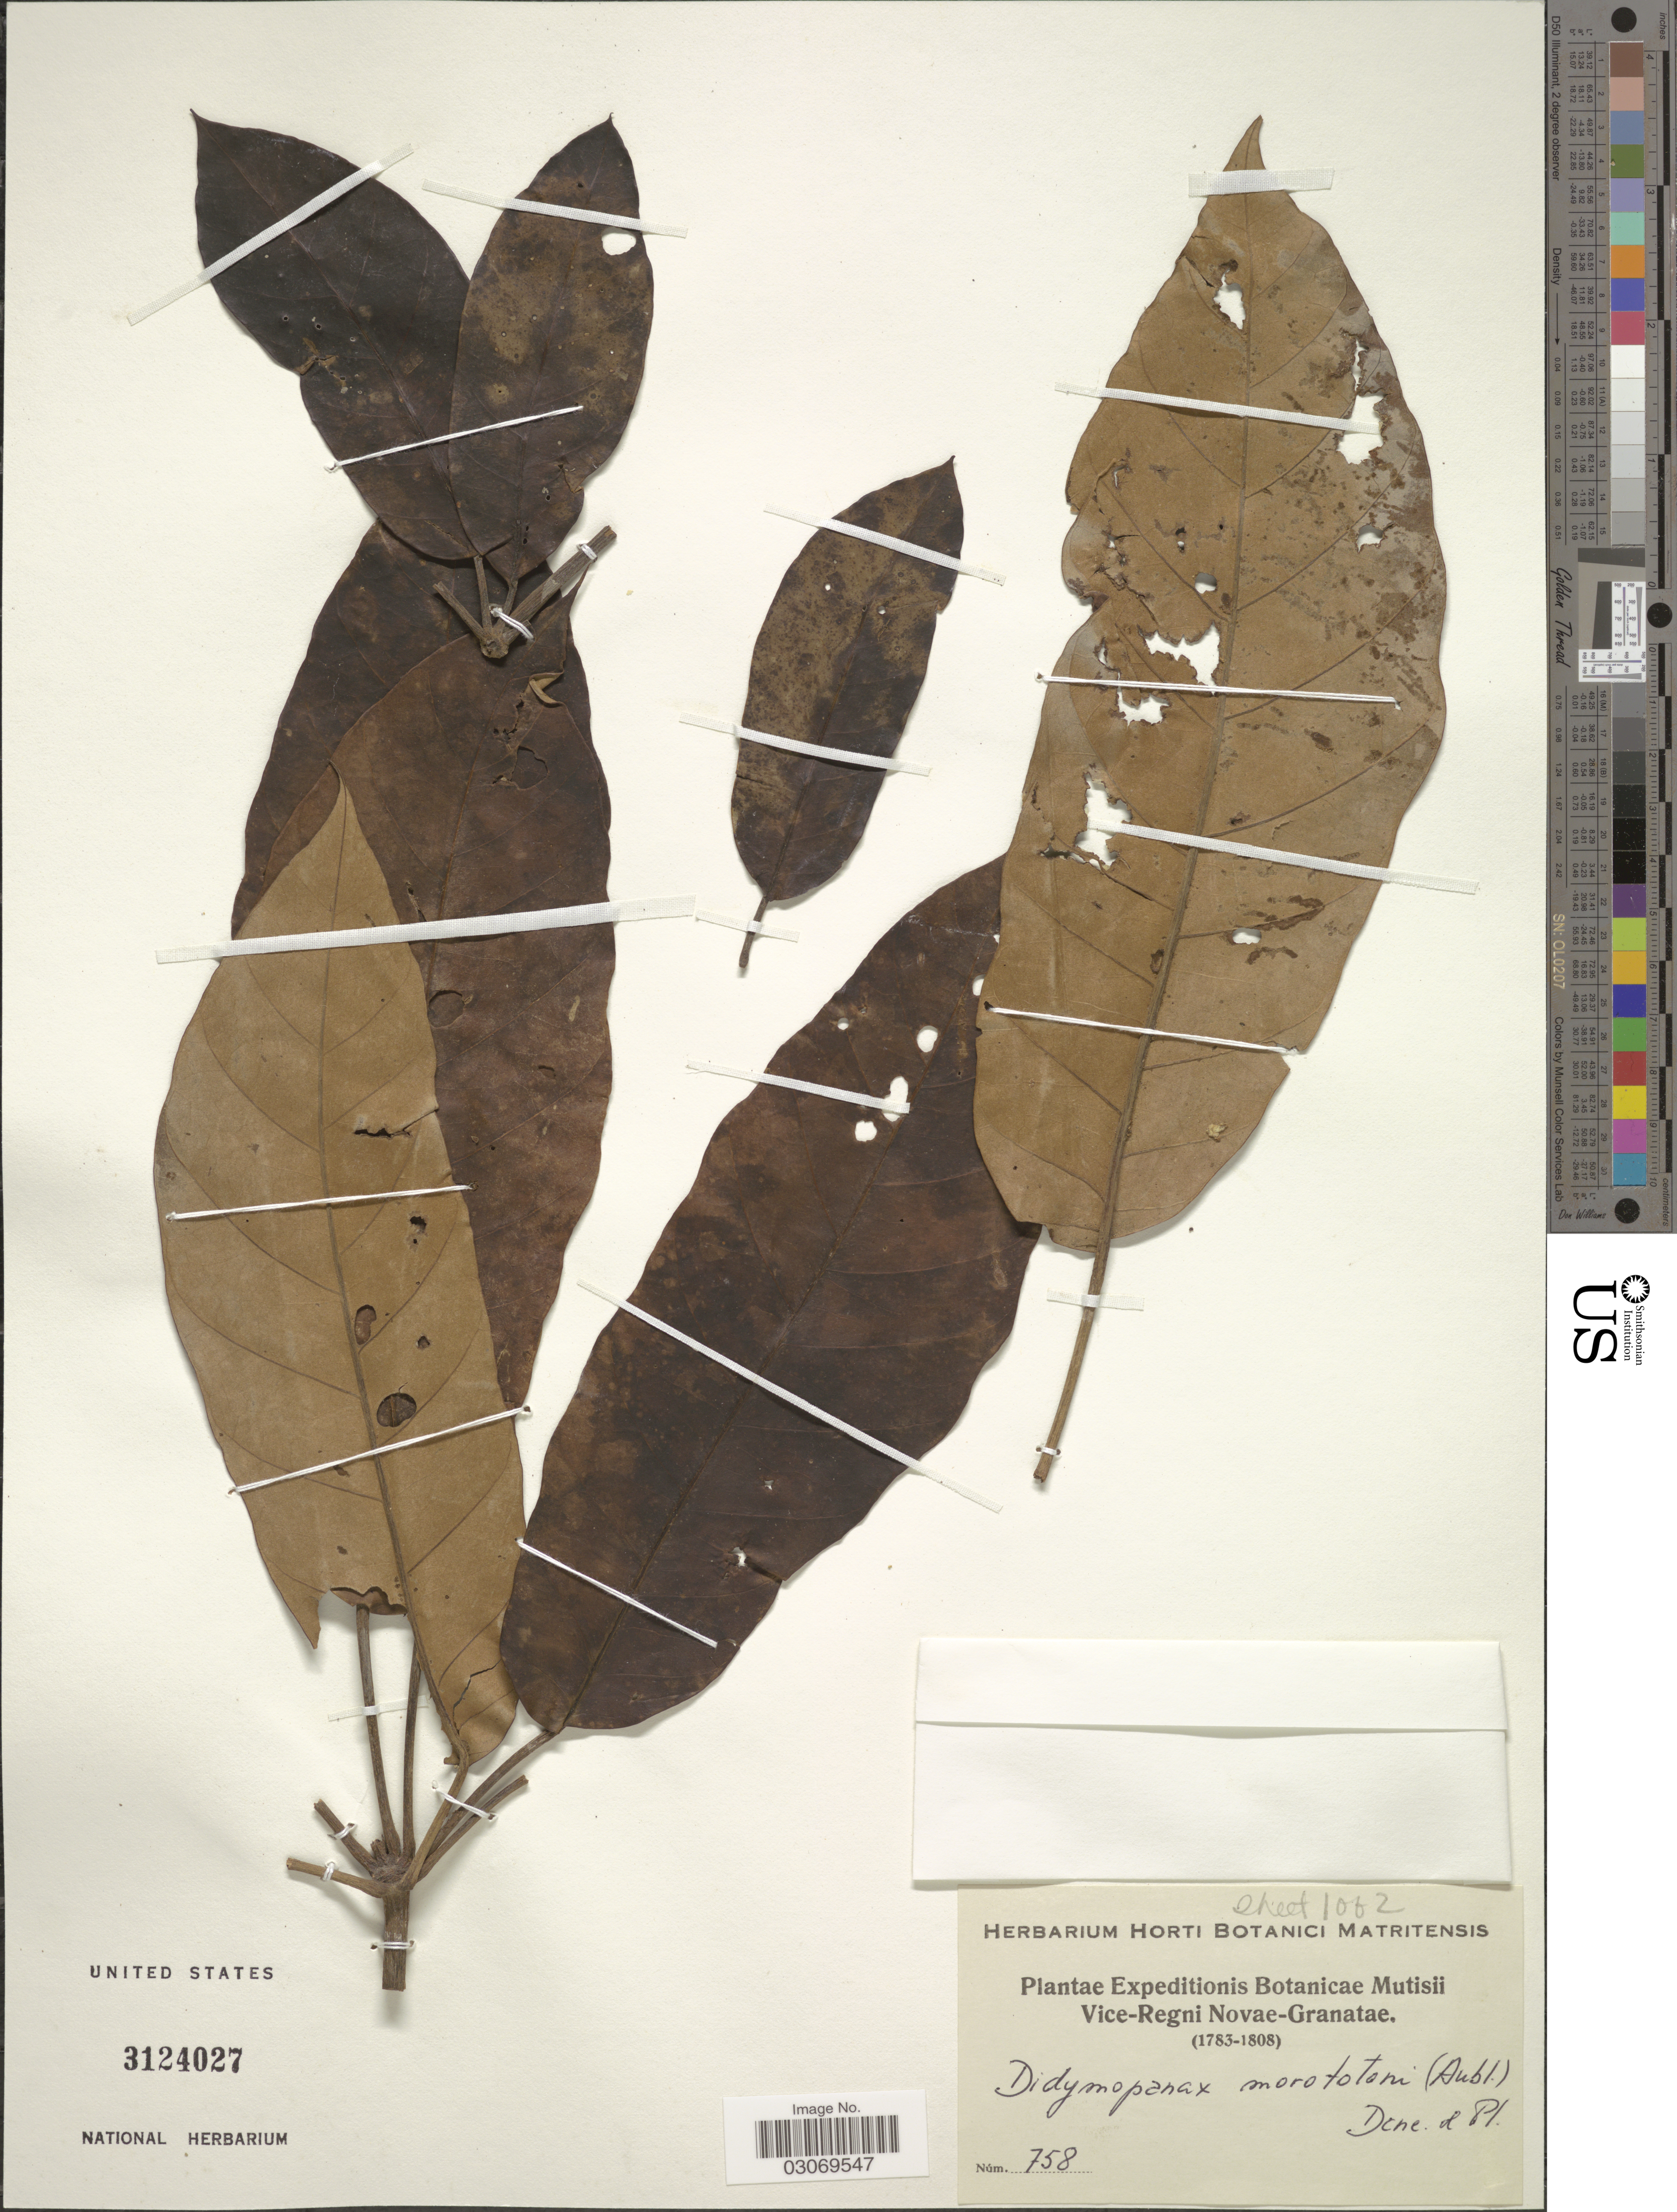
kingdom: Plantae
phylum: Tracheophyta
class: Magnoliopsida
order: Apiales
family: Araliaceae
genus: Schefflera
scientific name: Schefflera morototoni (Aubl.) Maguire, Steyerm. & Frodin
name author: (Aubl.) Maguire et al.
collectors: Expeditions Botanicae Mutisii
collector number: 758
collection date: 1783/1808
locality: Vice-Regni Novae-Granatae.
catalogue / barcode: US 3124027